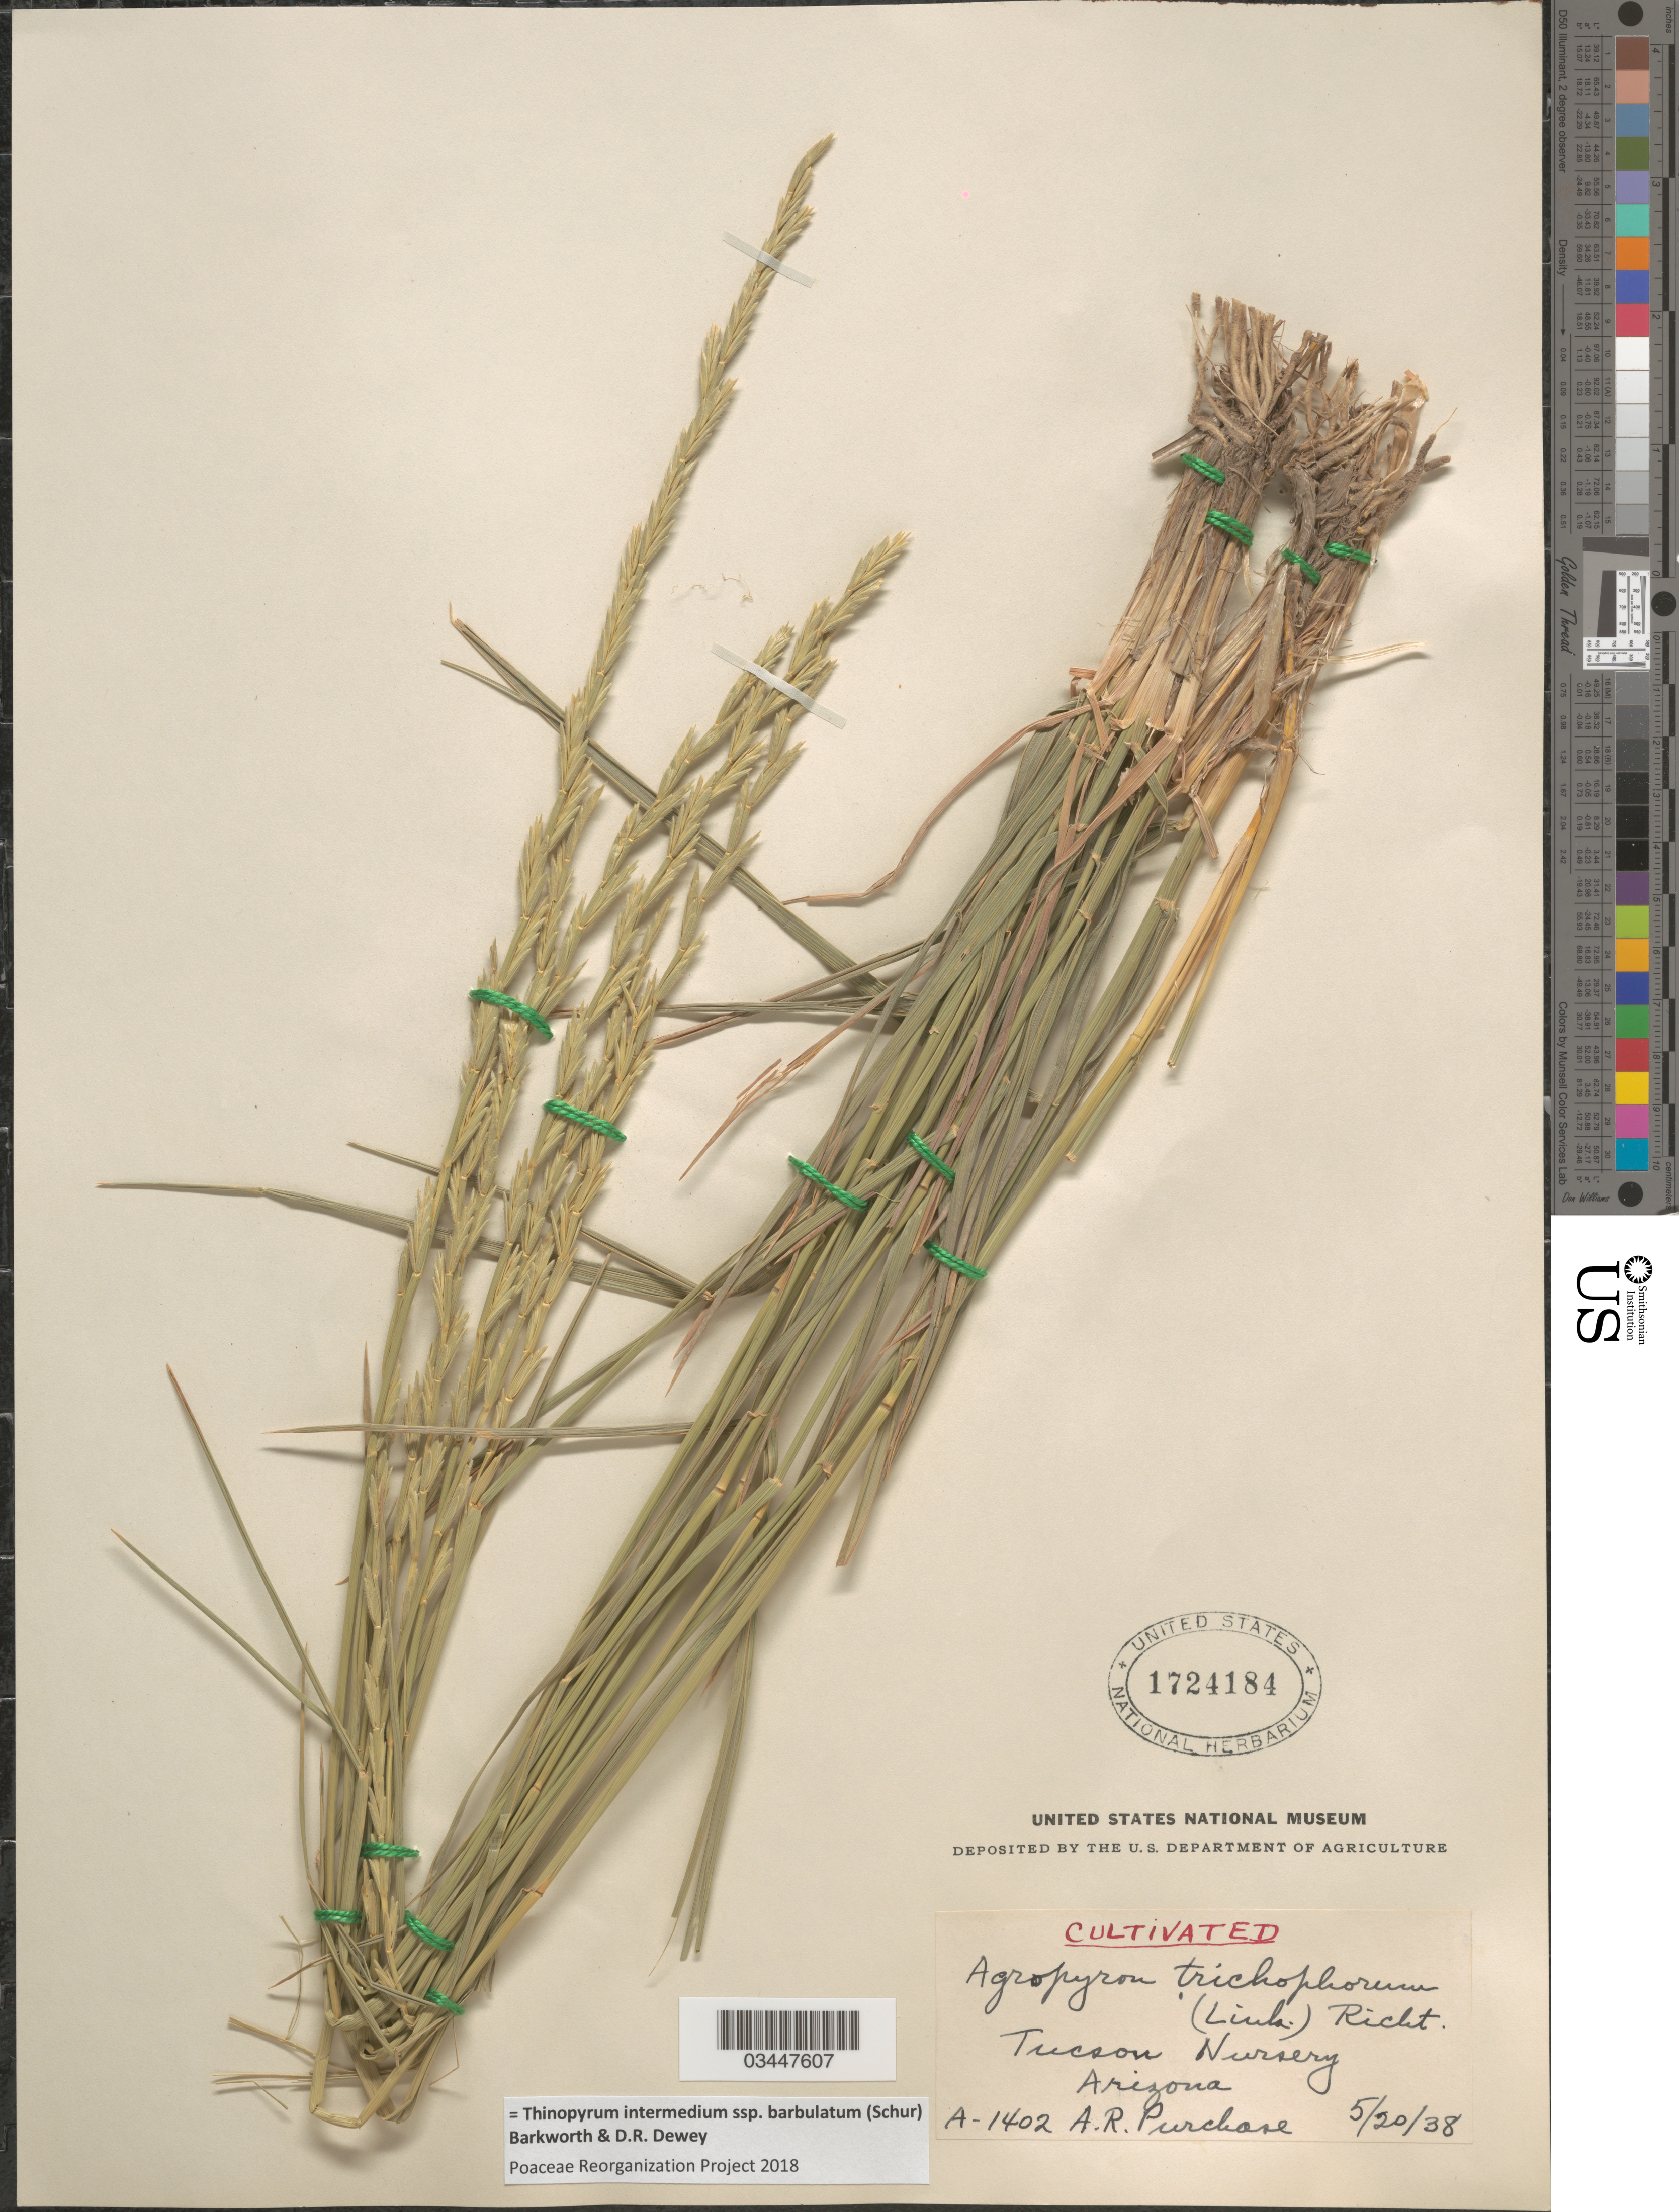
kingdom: Plantae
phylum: Tracheophyta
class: Liliopsida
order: Poales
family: Poaceae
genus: Thinopyrum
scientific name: Thinopyrum intermedium subsp. barbulatum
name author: (Schur) Barkworth & Dewey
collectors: A. Purchase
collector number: A-1402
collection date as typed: Transcribed d/m/y: 20/5/38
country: United States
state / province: Arizona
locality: Tucson Nursery.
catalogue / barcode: US 1724184